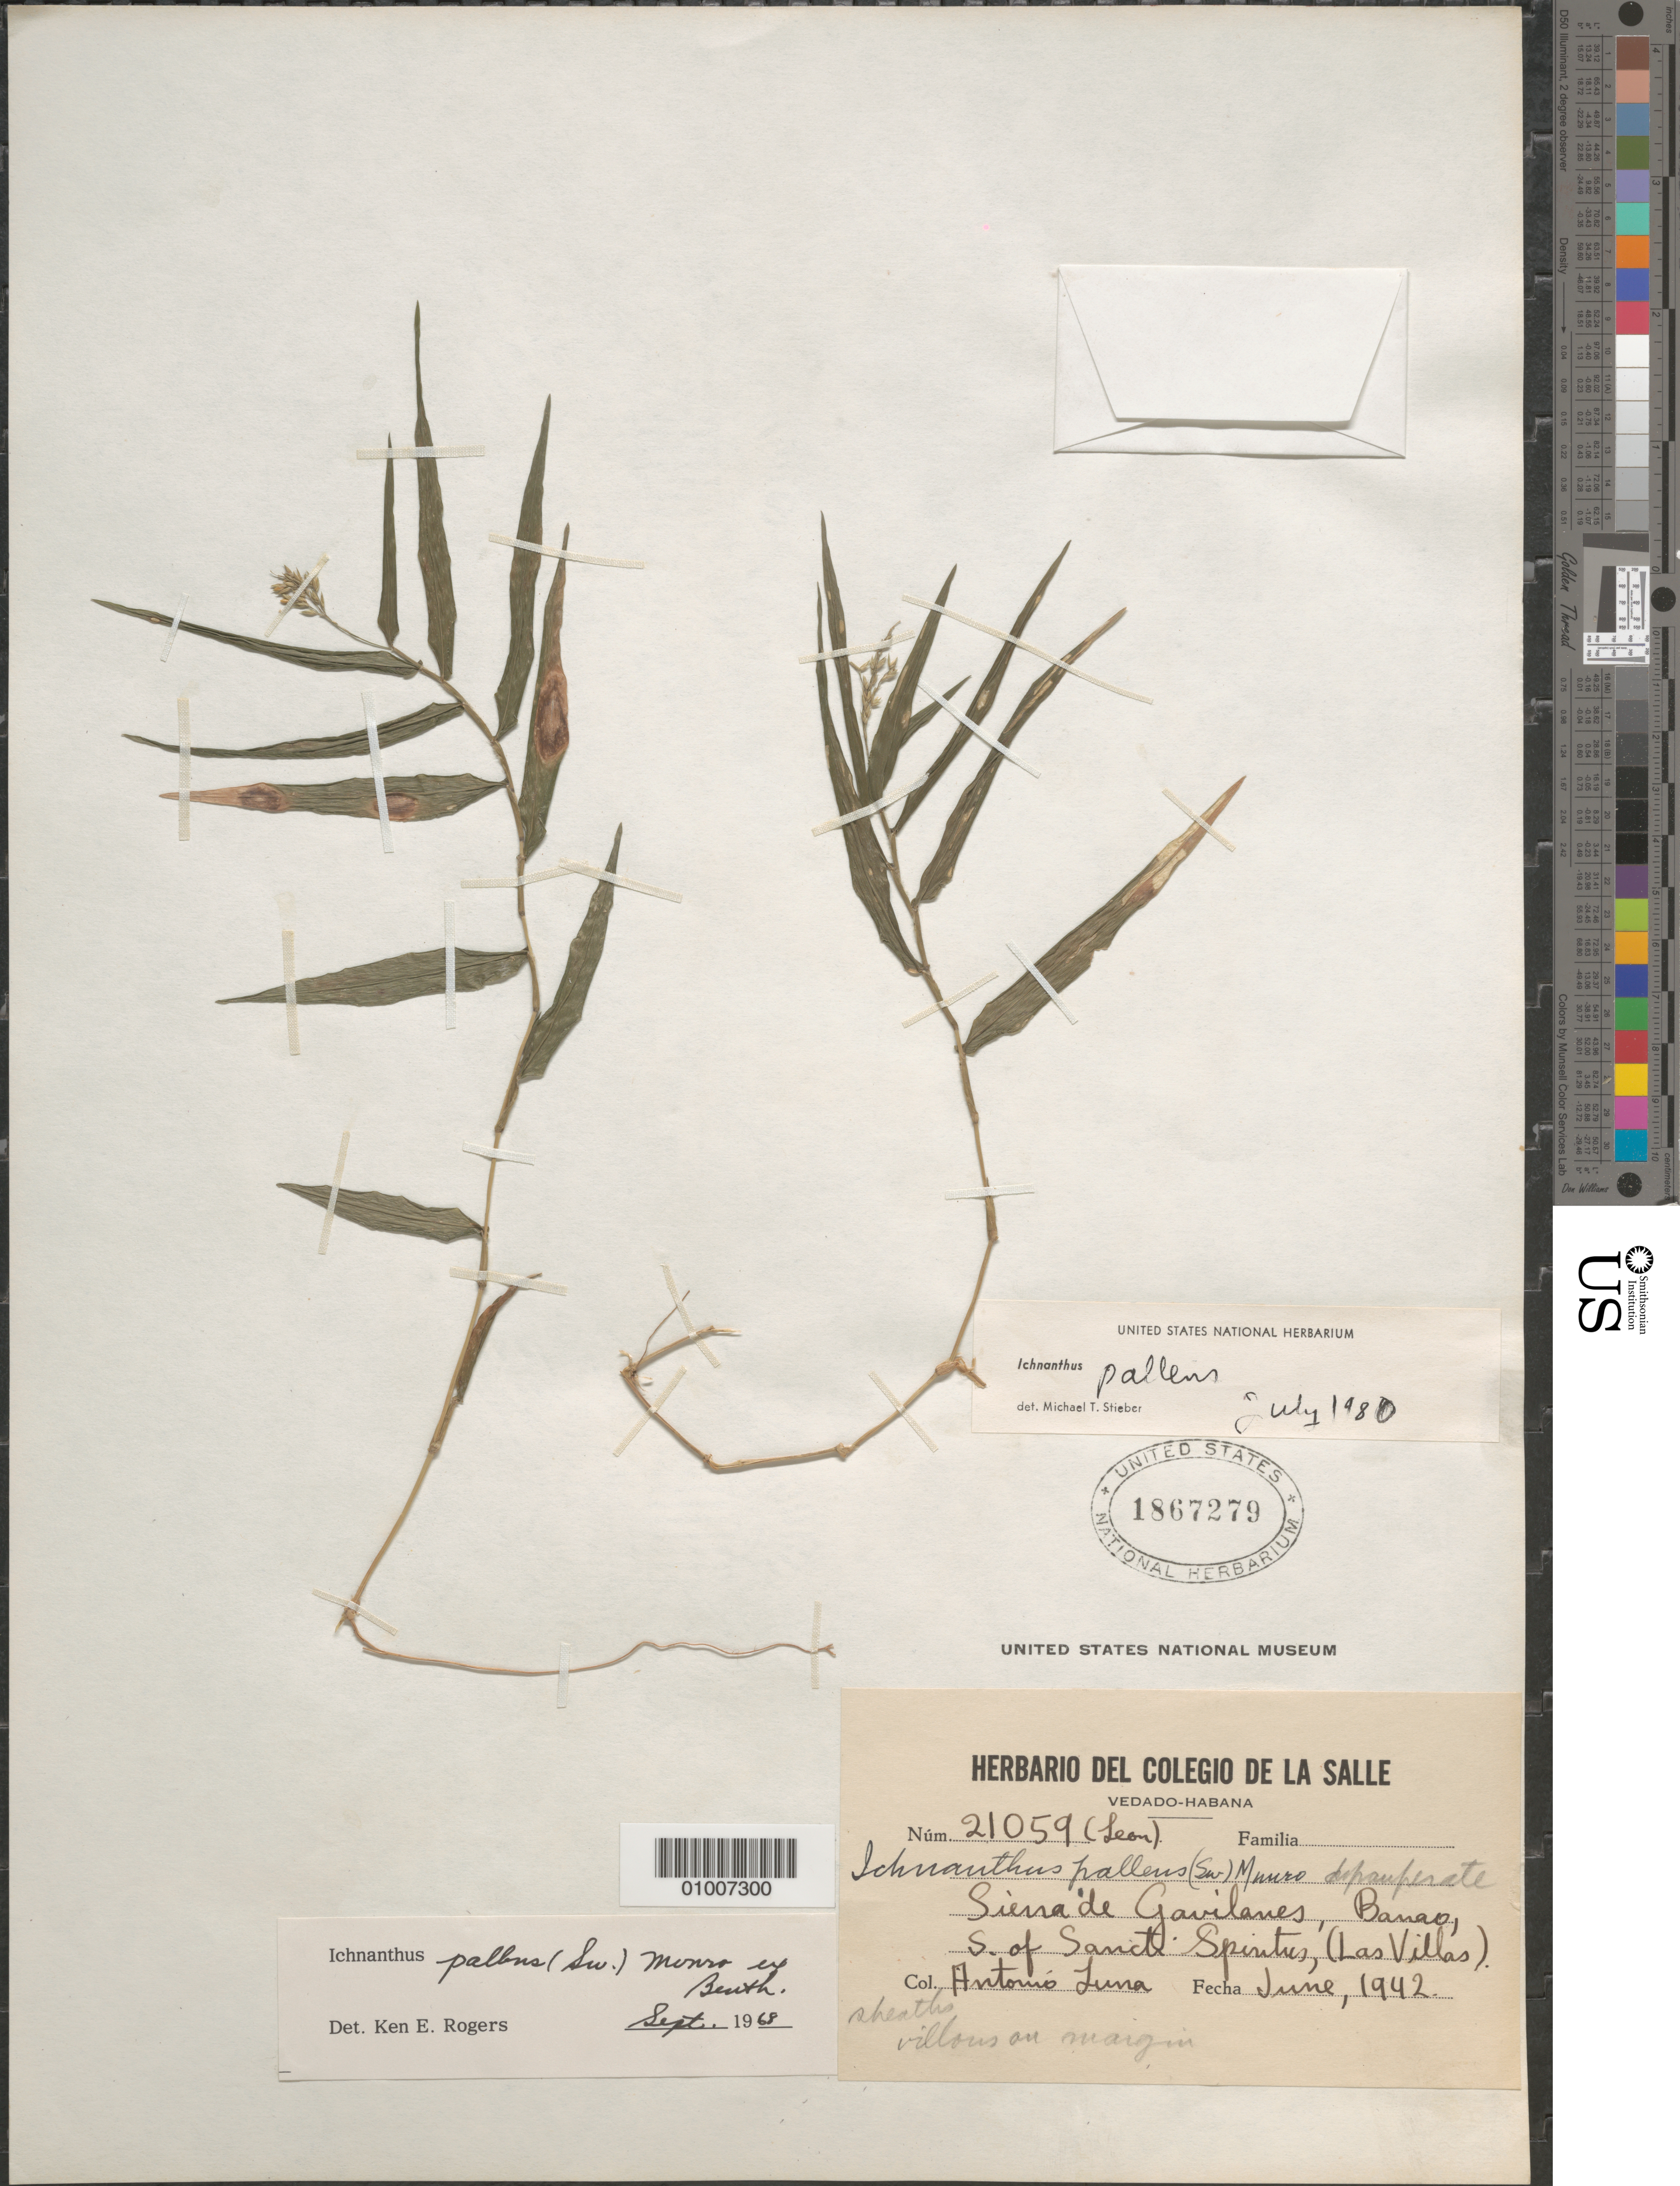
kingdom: Plantae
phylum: Tracheophyta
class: Liliopsida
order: Poales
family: Poaceae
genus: Ichnanthus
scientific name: Ichnanthus pallens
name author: (Sw.) Munro ex Benth.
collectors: A. Luna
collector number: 21059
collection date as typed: Jun 1942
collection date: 1942-06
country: Cuba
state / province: Las Villas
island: Cuba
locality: S of Sancti Spiritus, Banao, Siena de Gavilanes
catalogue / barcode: US 1867279